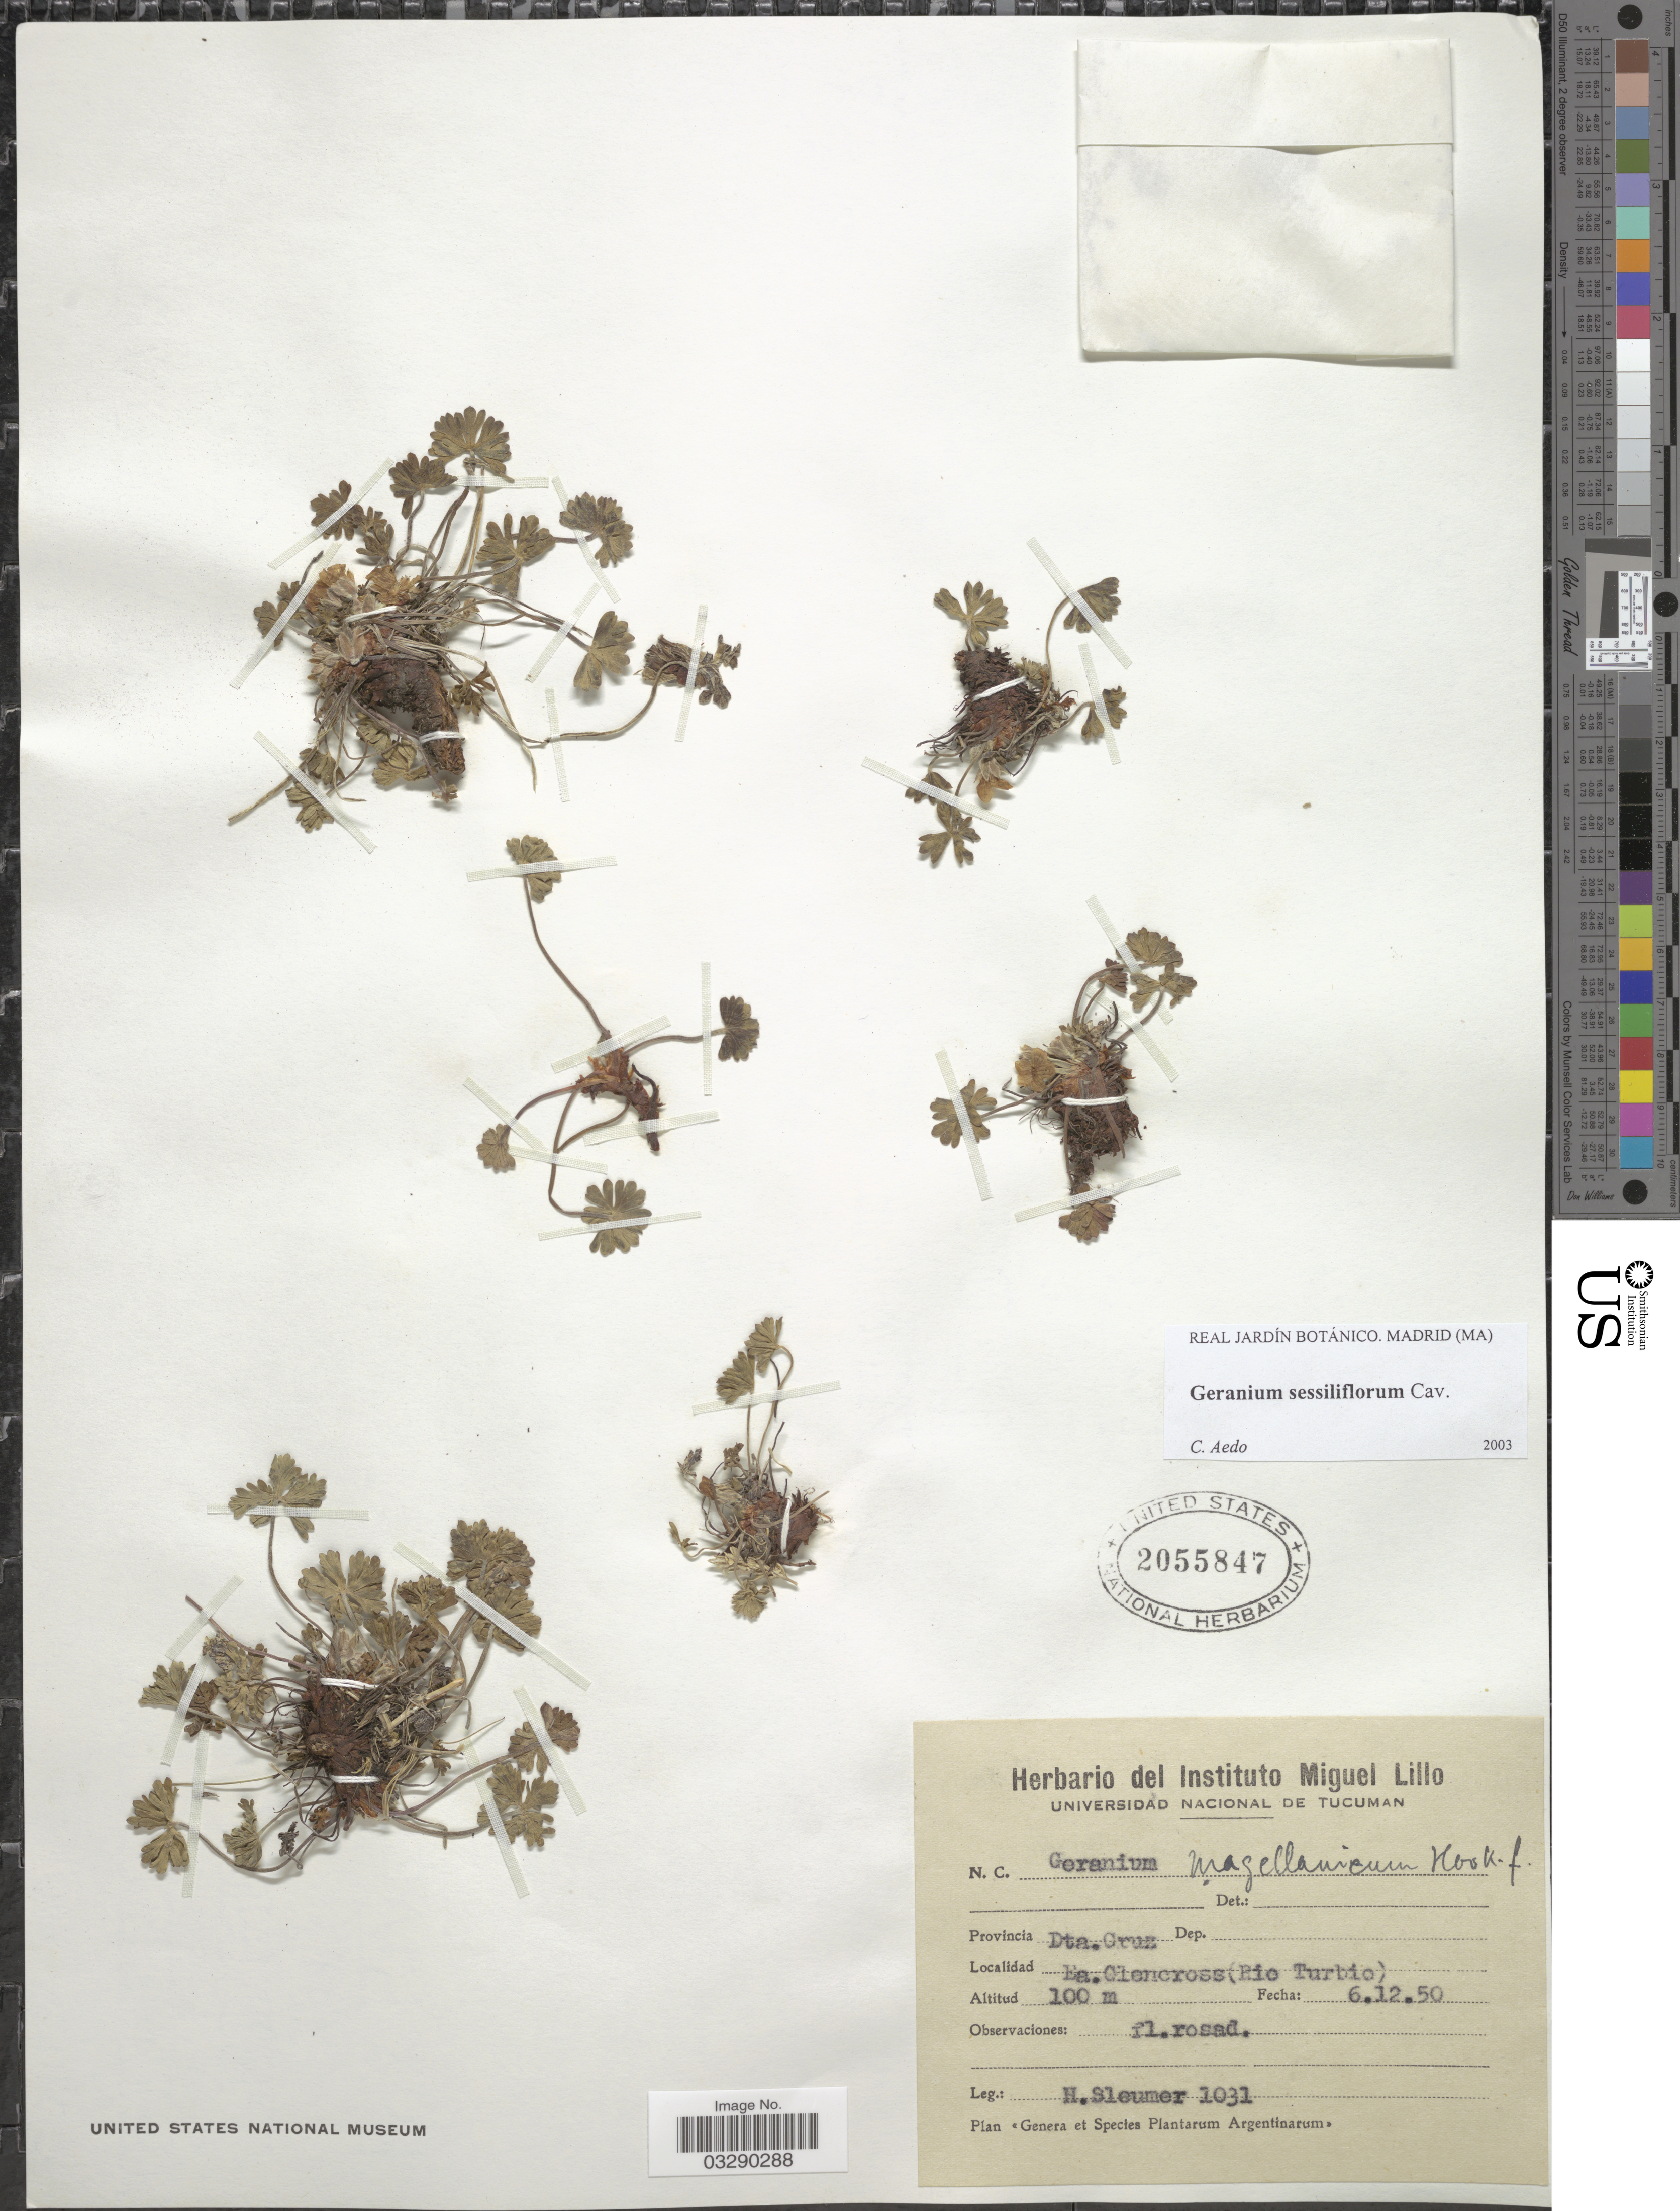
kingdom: Plantae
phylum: Tracheophyta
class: Magnoliopsida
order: Geraniales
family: Geraniaceae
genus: Geranium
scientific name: Geranium sessiliflorum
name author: Cav.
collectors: H. O. Sleumer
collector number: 1031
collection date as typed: Transcribed d/m/y: 6/12/50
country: Argentina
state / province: Santa Cruz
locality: Ea. Glencross (Rio Turbio).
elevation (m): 100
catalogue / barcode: US 2055847